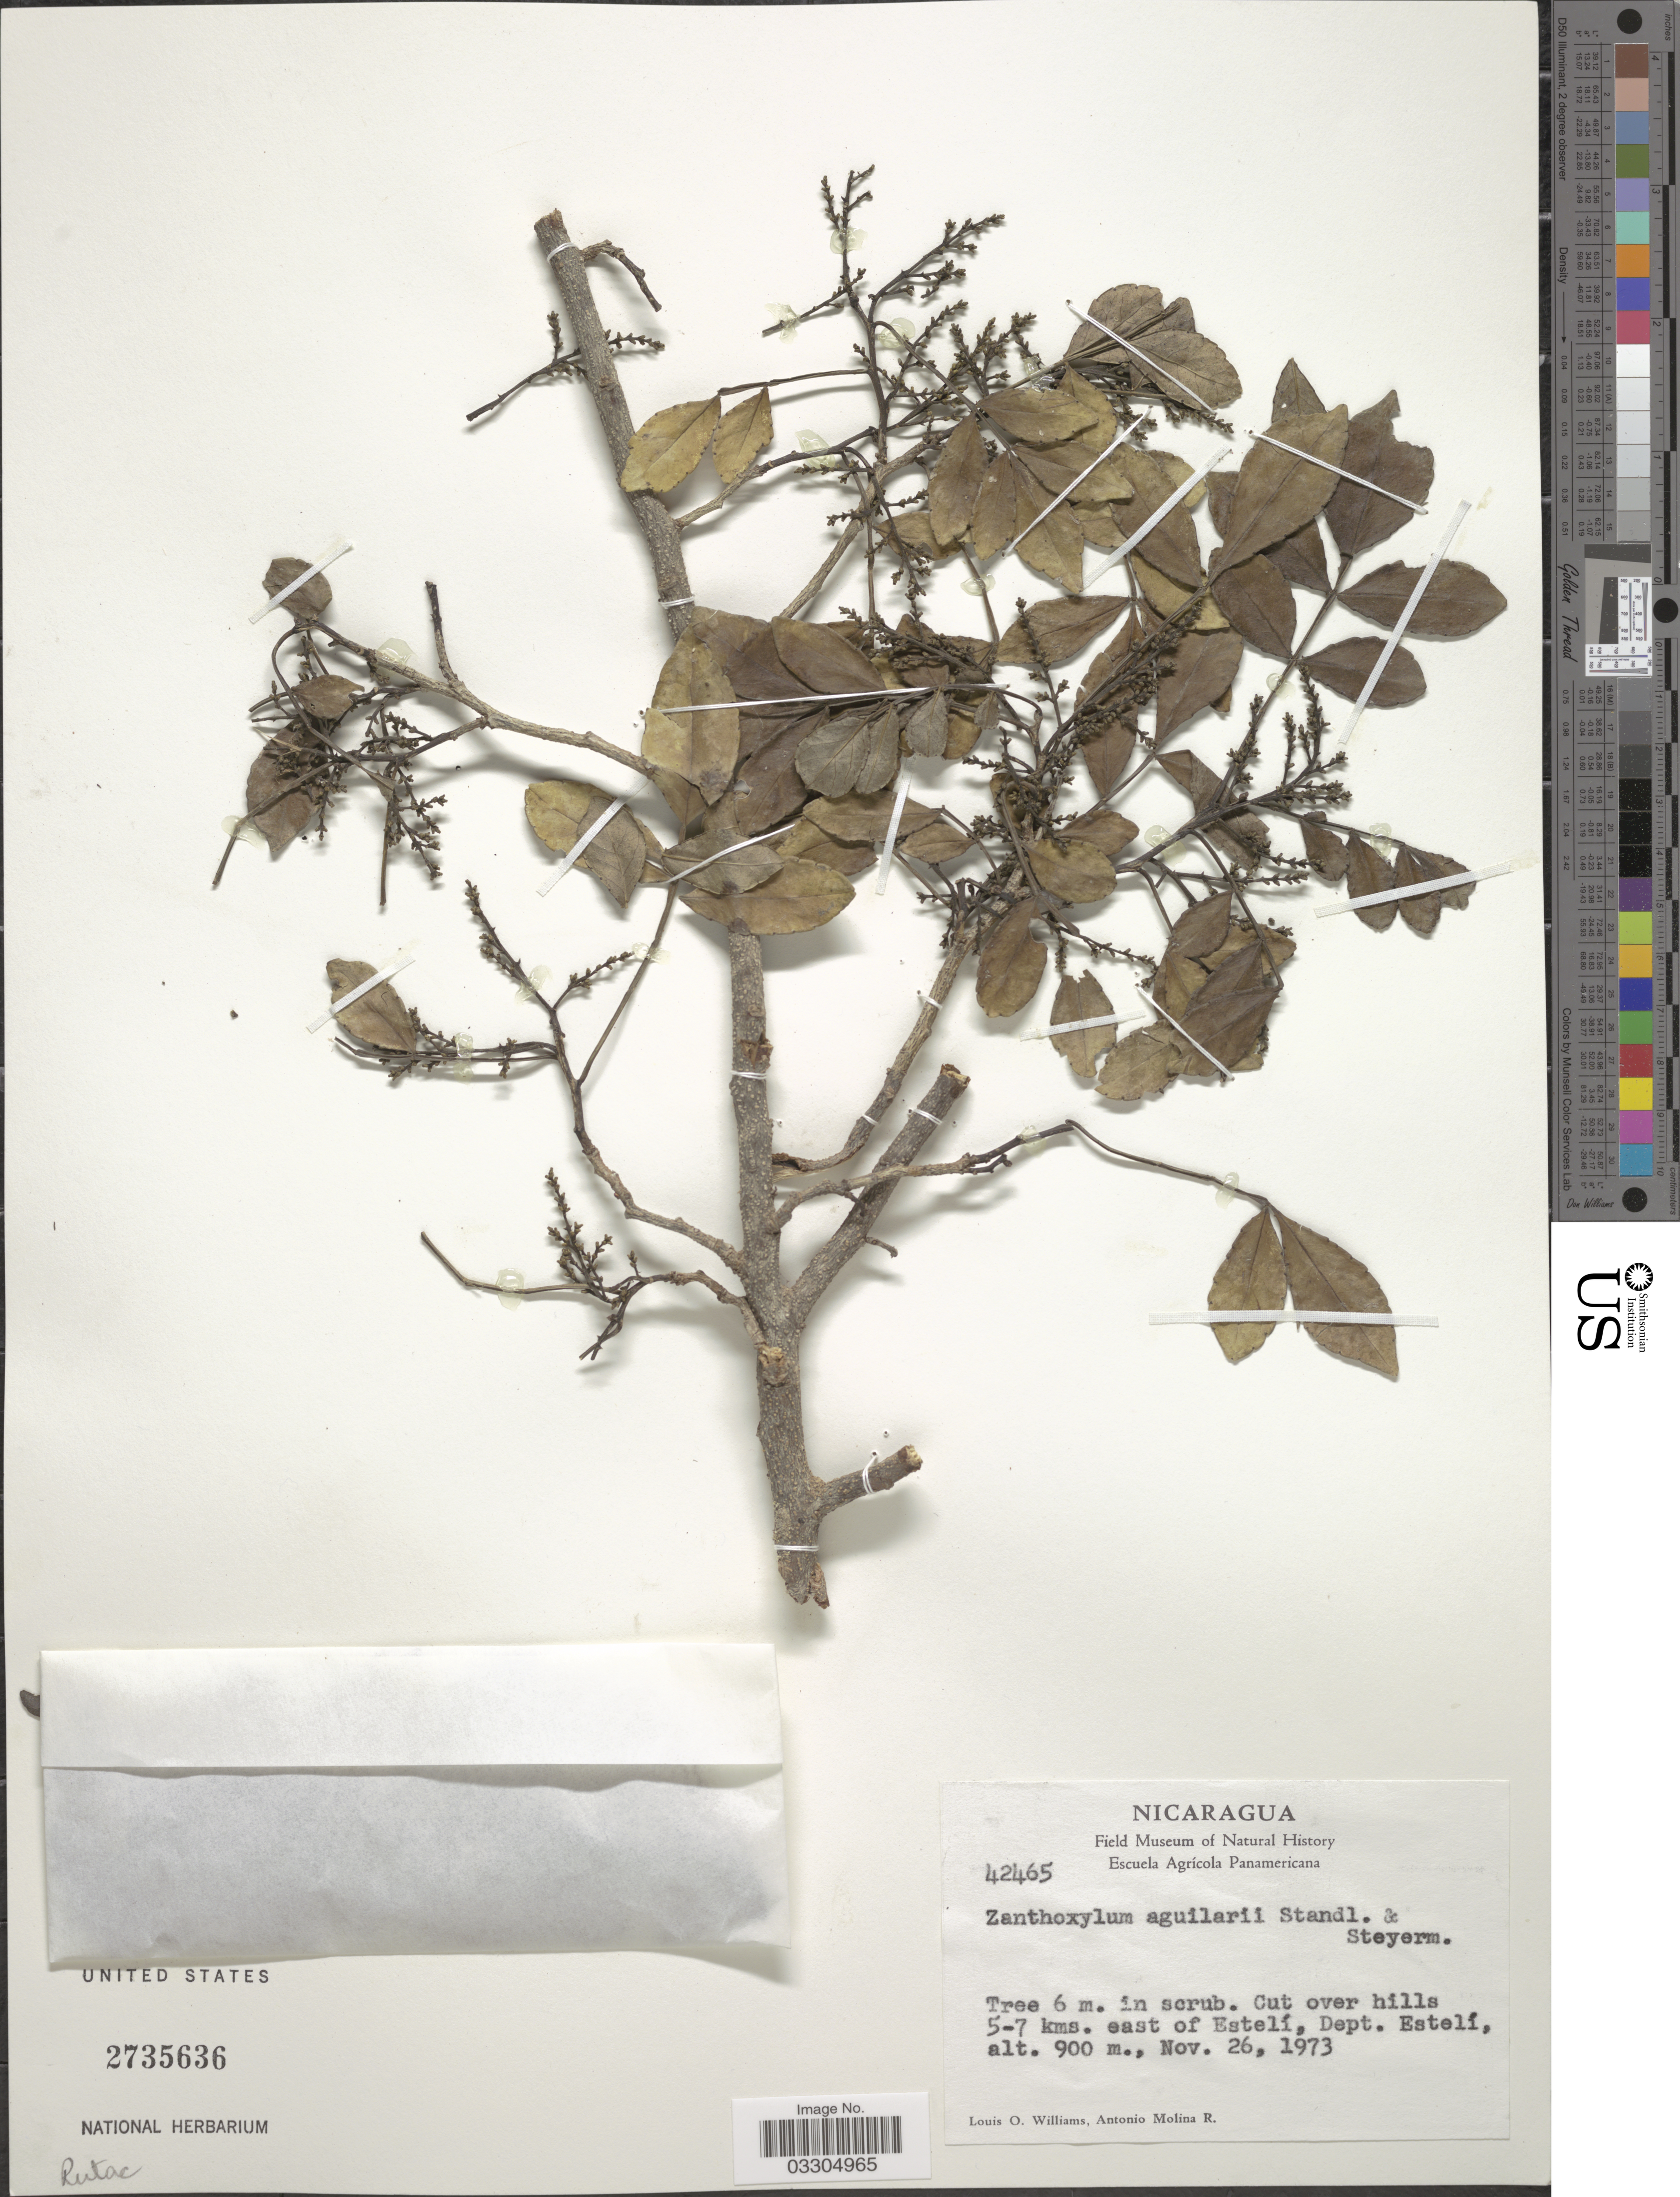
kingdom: Plantae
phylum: Tracheophyta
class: Magnoliopsida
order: Sapindales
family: Rutaceae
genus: Zanthoxylum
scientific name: Zanthoxylum aguilarii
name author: Standl. & Steyerm.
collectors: L. O. Williams & A. Molina R.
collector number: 42465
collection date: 1973-11-26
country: Nicaragua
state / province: Esteli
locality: Cut over hills 5-7 kms. east of Estelí, Dept. Estelí.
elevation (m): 900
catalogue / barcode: US 2735636